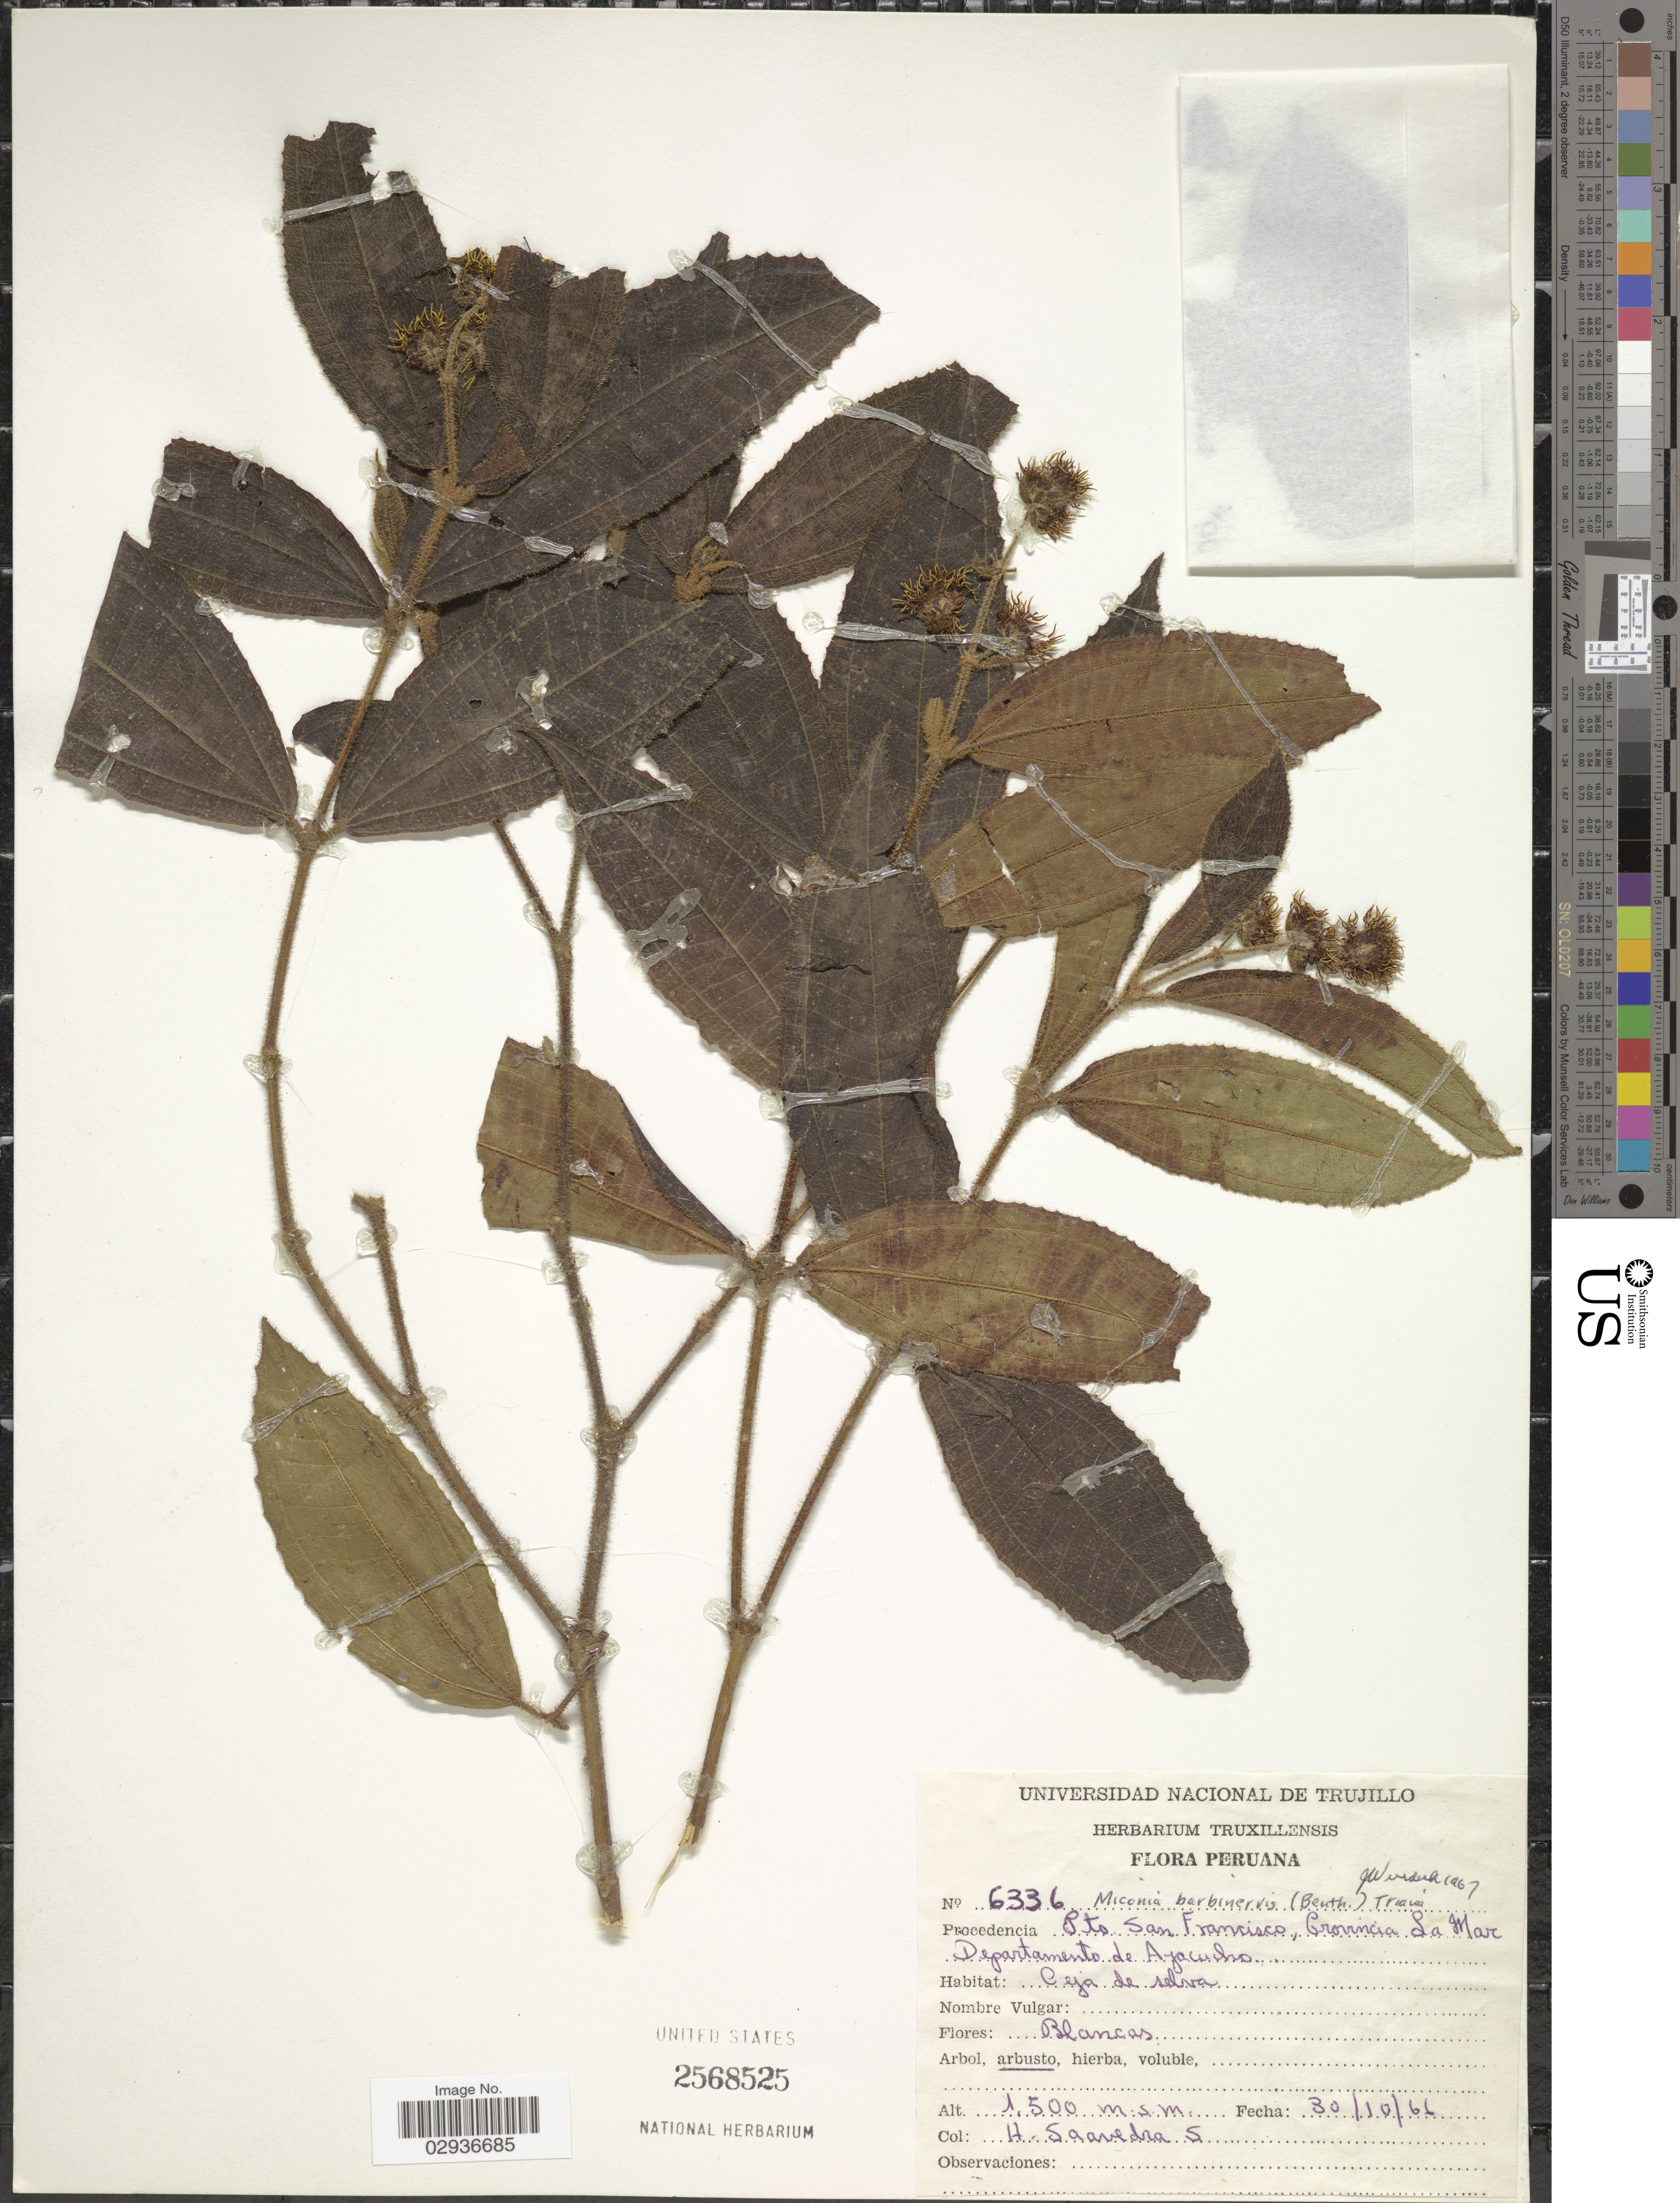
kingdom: Plantae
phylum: Tracheophyta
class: Magnoliopsida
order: Myrtales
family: Melastomataceae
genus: Miconia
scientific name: Miconia barbinervis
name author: (Benth.) Triana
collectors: H. Saavedra S.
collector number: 6336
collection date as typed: Transcribed d/m/y: 30/10/66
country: Peru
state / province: Ayacucho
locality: Procedencia Pto San Francisco, Provincia La Mar, Departamento de Ayacucho.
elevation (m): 1500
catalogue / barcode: US 2568525